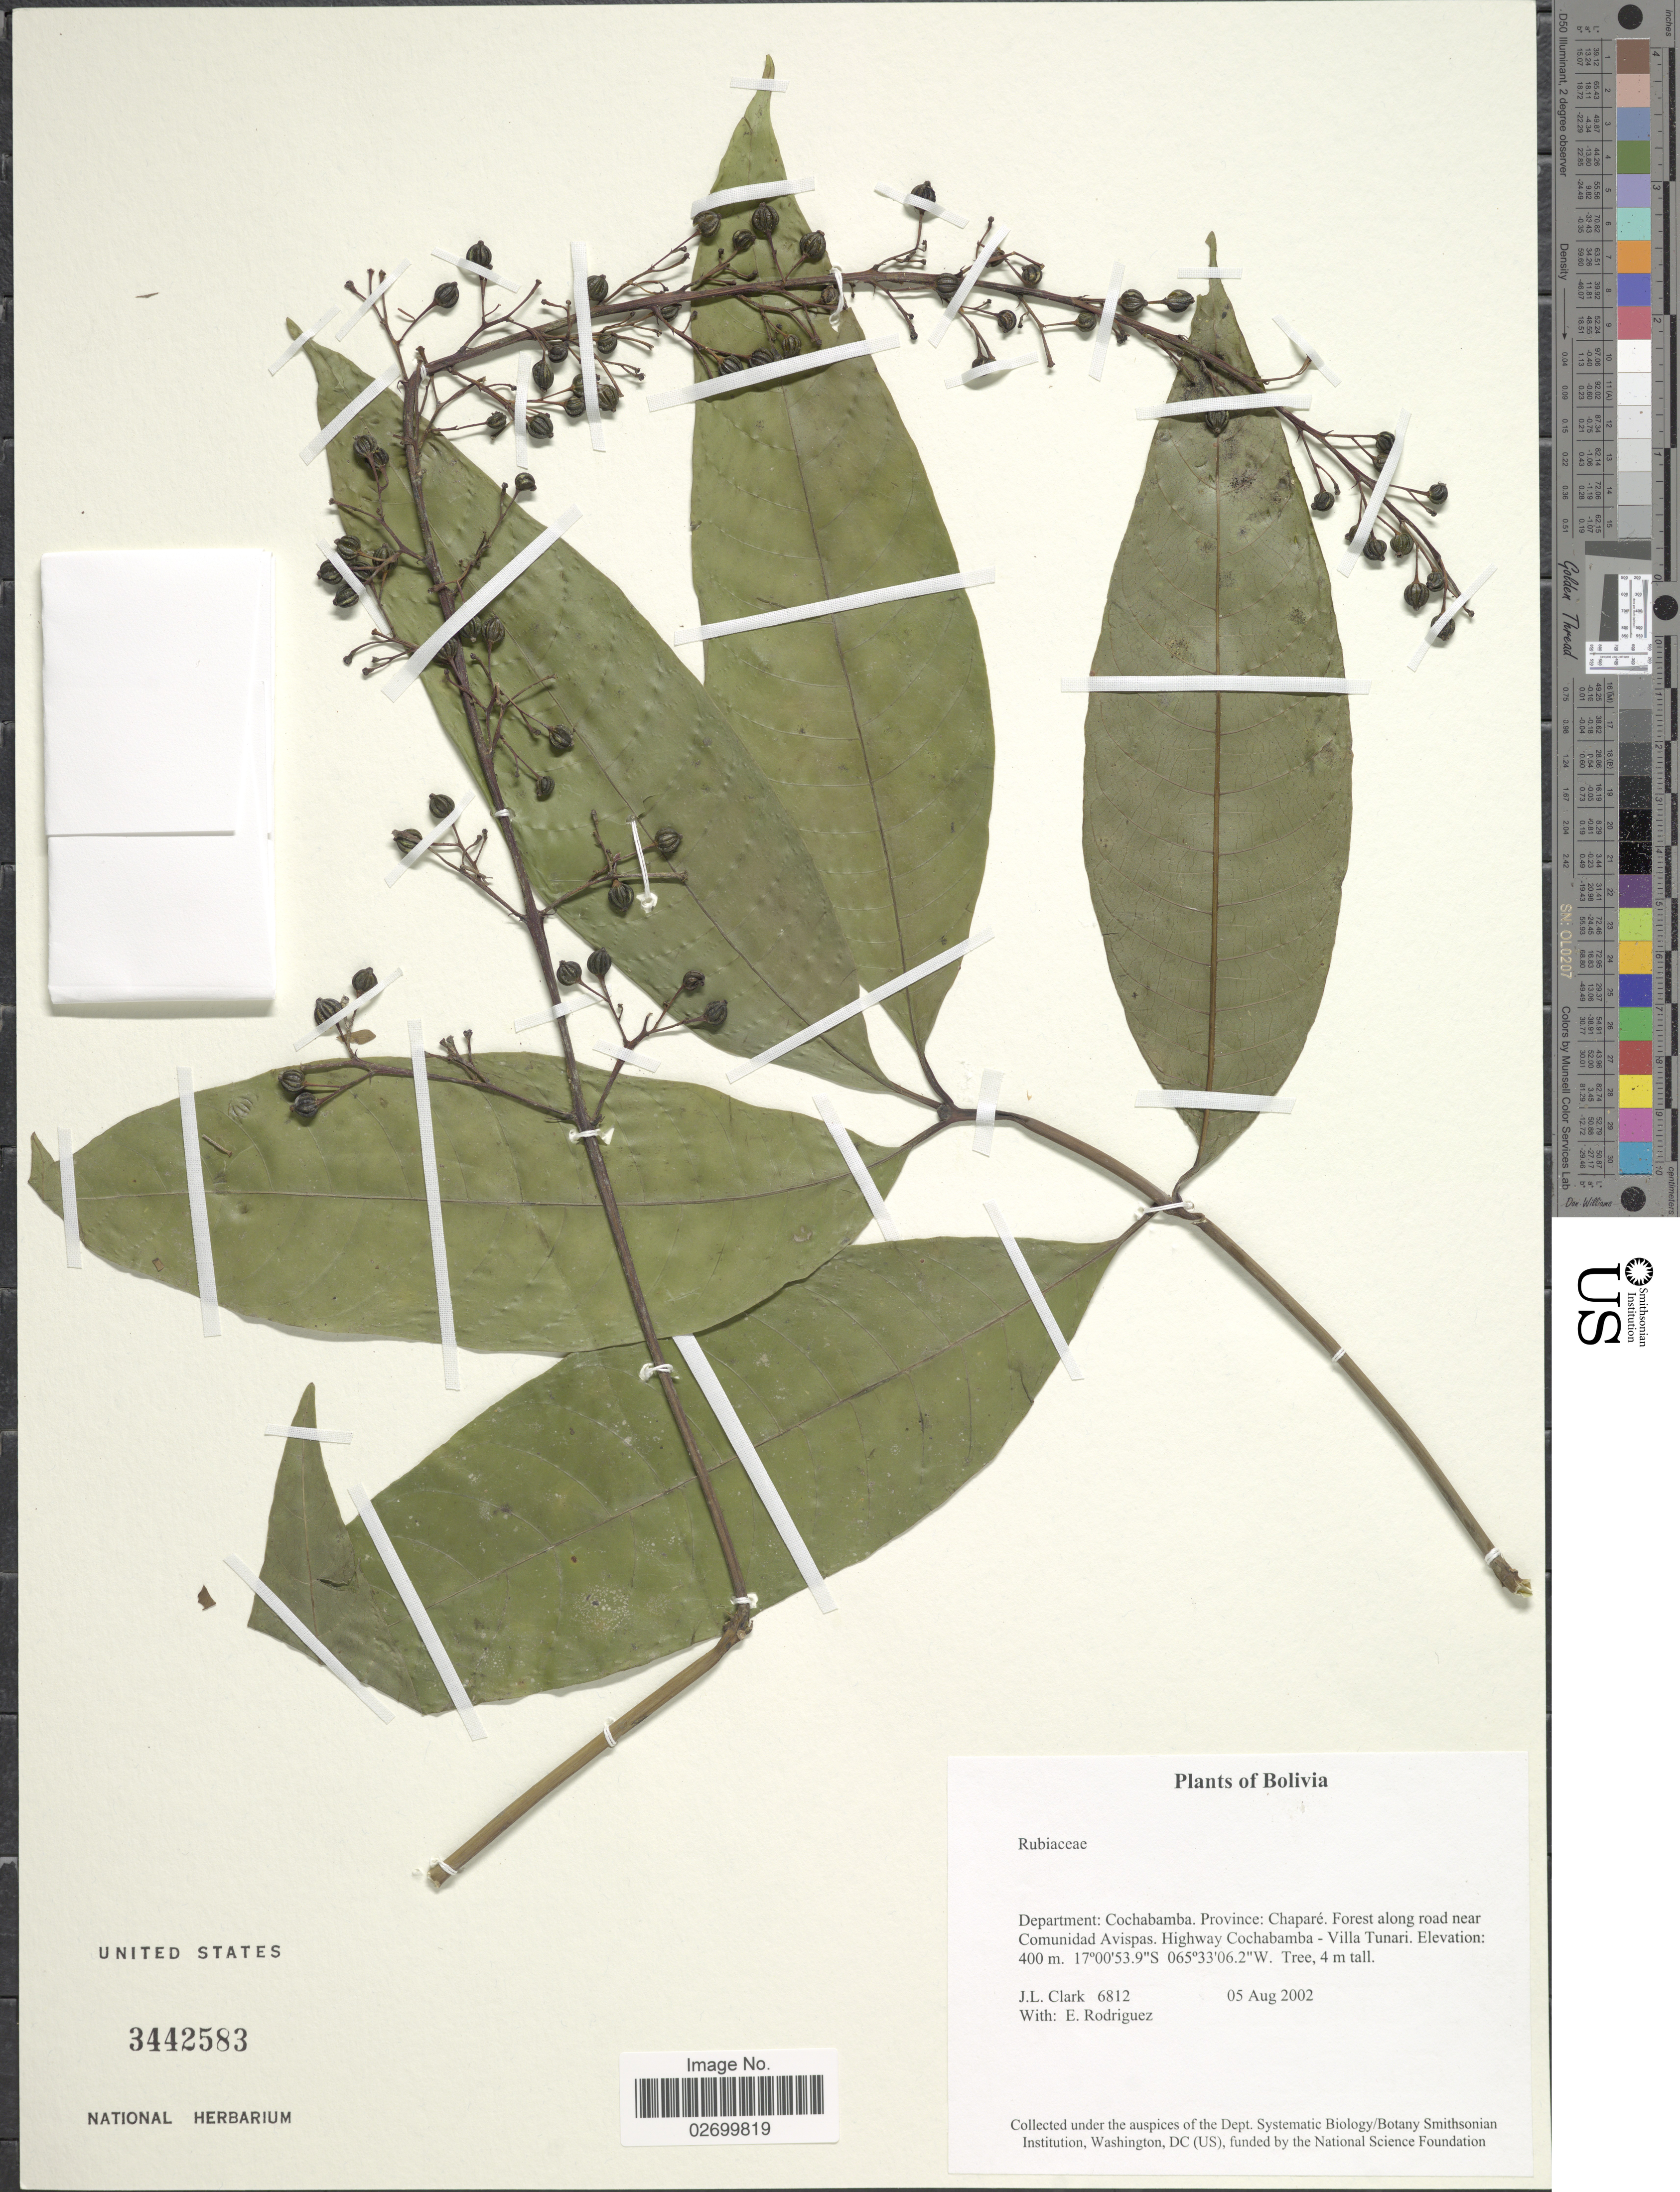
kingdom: Plantae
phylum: Tracheophyta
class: Magnoliopsida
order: Gentianales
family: Rubiaceae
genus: Palicourea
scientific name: Palicourea sp.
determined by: Nee, Michael H.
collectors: J. L. Clark & E. Rodriguez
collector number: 6812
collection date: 2002-08-05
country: Bolivia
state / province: Cochabamba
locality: Department: Cochabamba.. Province: Chapare. Forest along road near Comunidad Avispas. Highway Cochabamba - Villa Tunari.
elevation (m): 400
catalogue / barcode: US 3442583